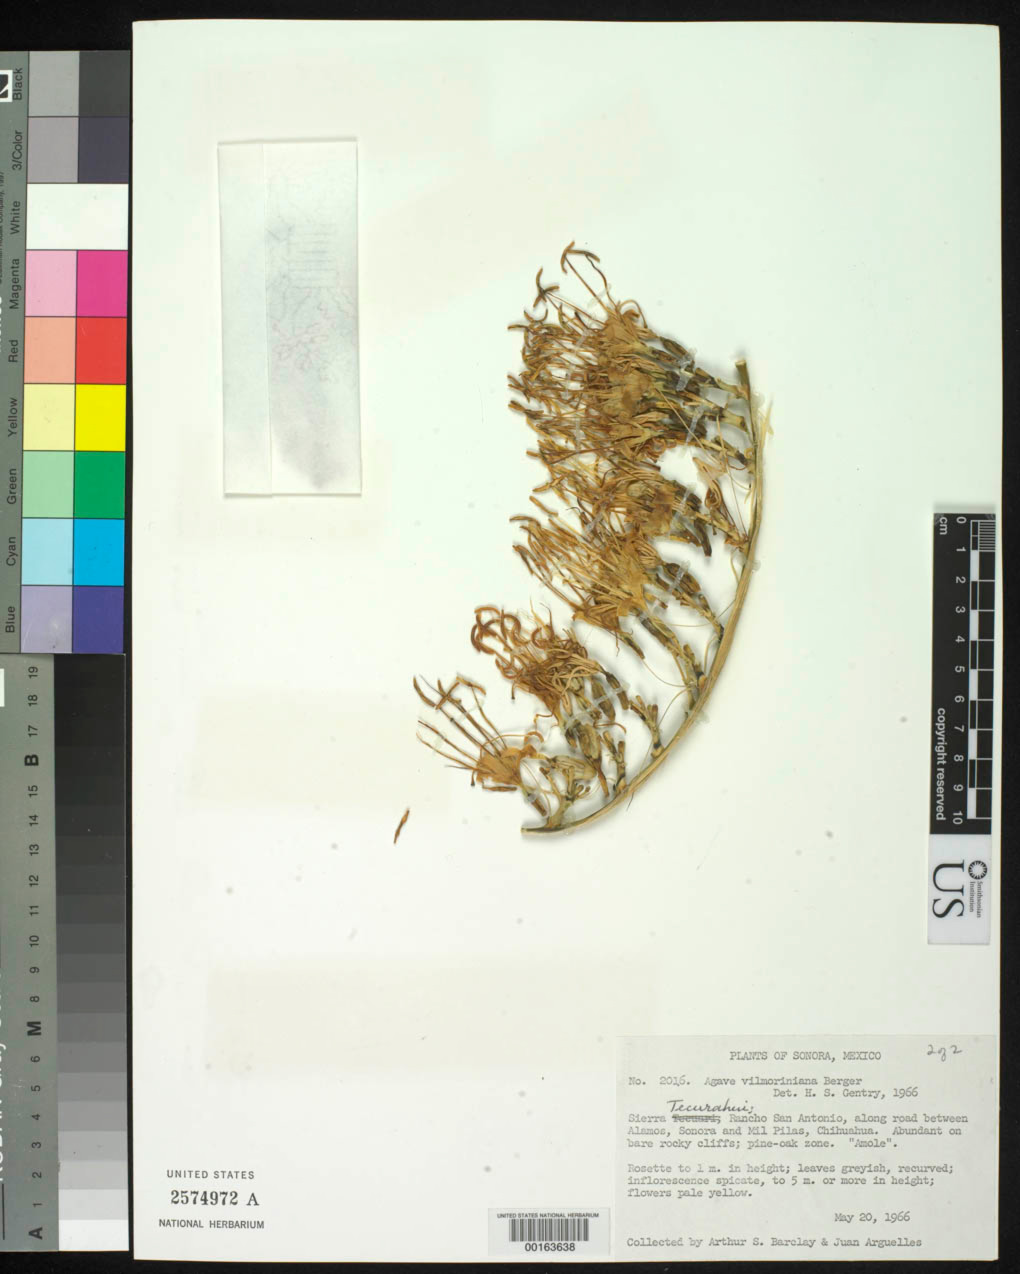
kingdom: Plantae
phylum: Tracheophyta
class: Liliopsida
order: Asparagales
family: Asparagaceae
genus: Agave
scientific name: Agave vilmoriniana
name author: A. Berger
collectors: A. S. Barclay & J. Arguelles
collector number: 2016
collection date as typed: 20 May 1966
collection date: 1966-05-20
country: Mexico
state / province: Sonora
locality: Sierra tecurahui; rancho San Antonio, along road between Alamos, sonora and mil pilas, Chihuahua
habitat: Abundant on bare rocky cliffs; pine-oak zone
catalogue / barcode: US 2574972A